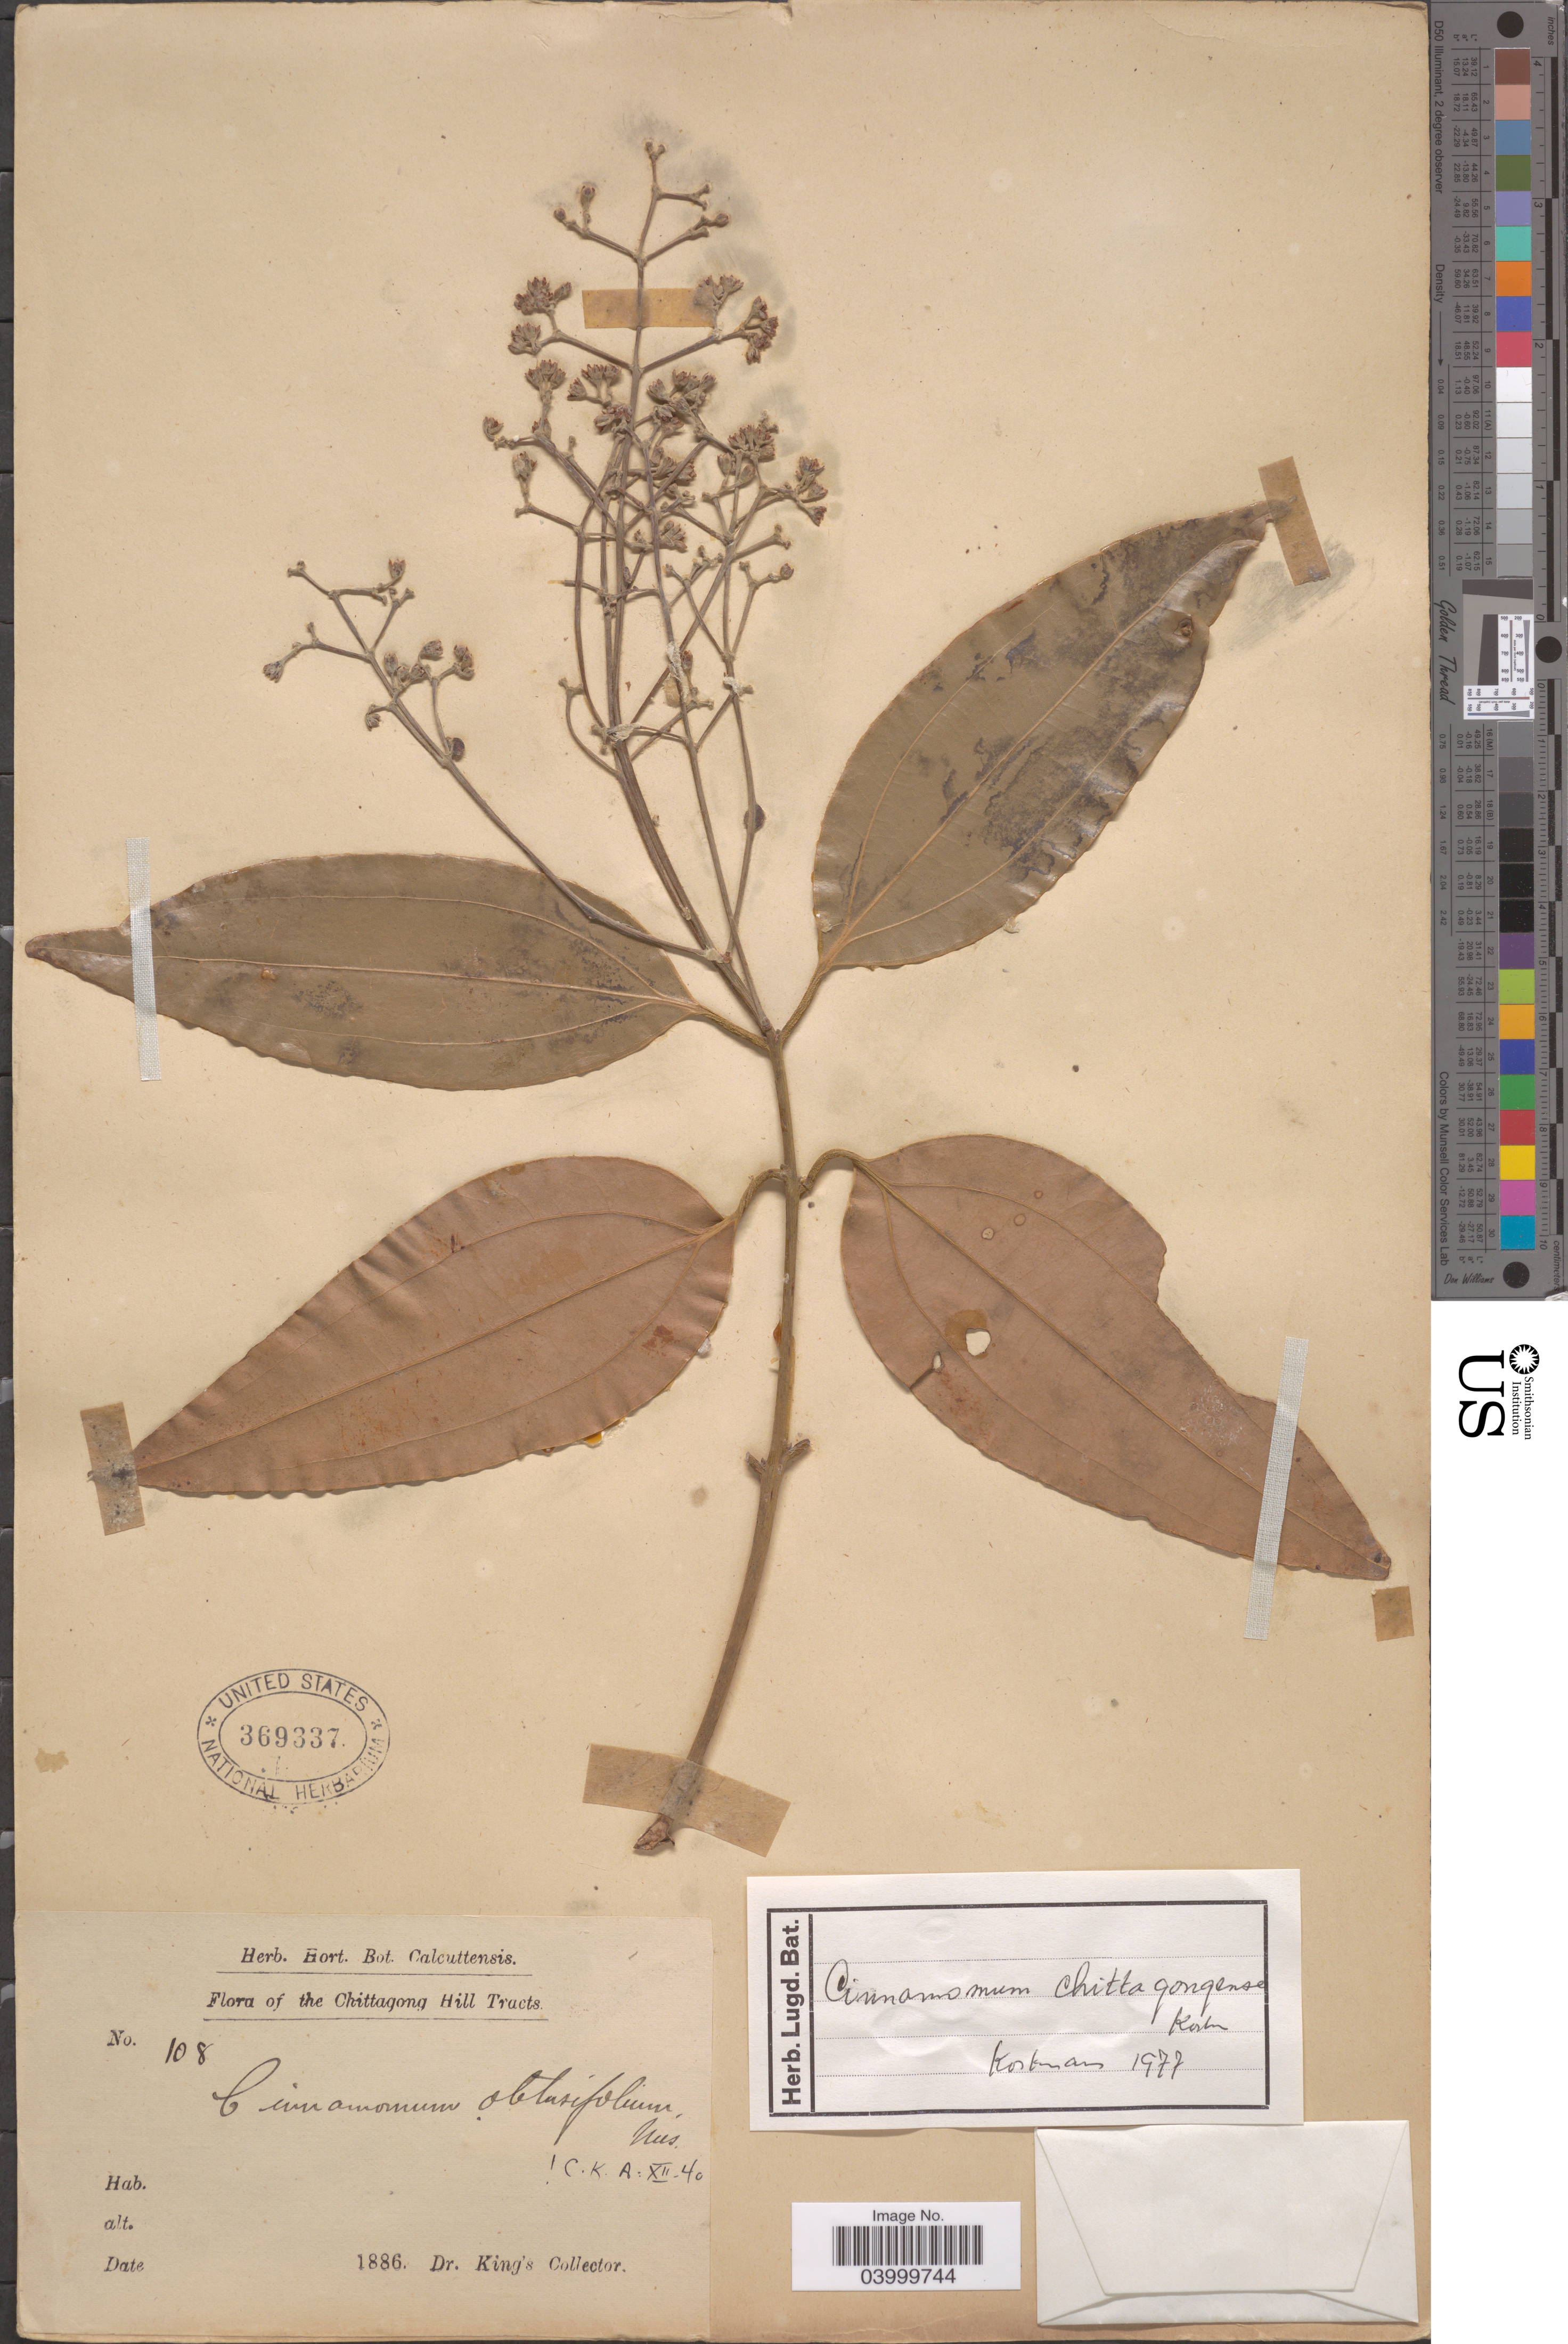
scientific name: unpublished name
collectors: Dr. King's collector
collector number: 108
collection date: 1886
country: Bangladesh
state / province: Chittagong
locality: The Chittagong Hill Tracts.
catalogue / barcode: US 369337